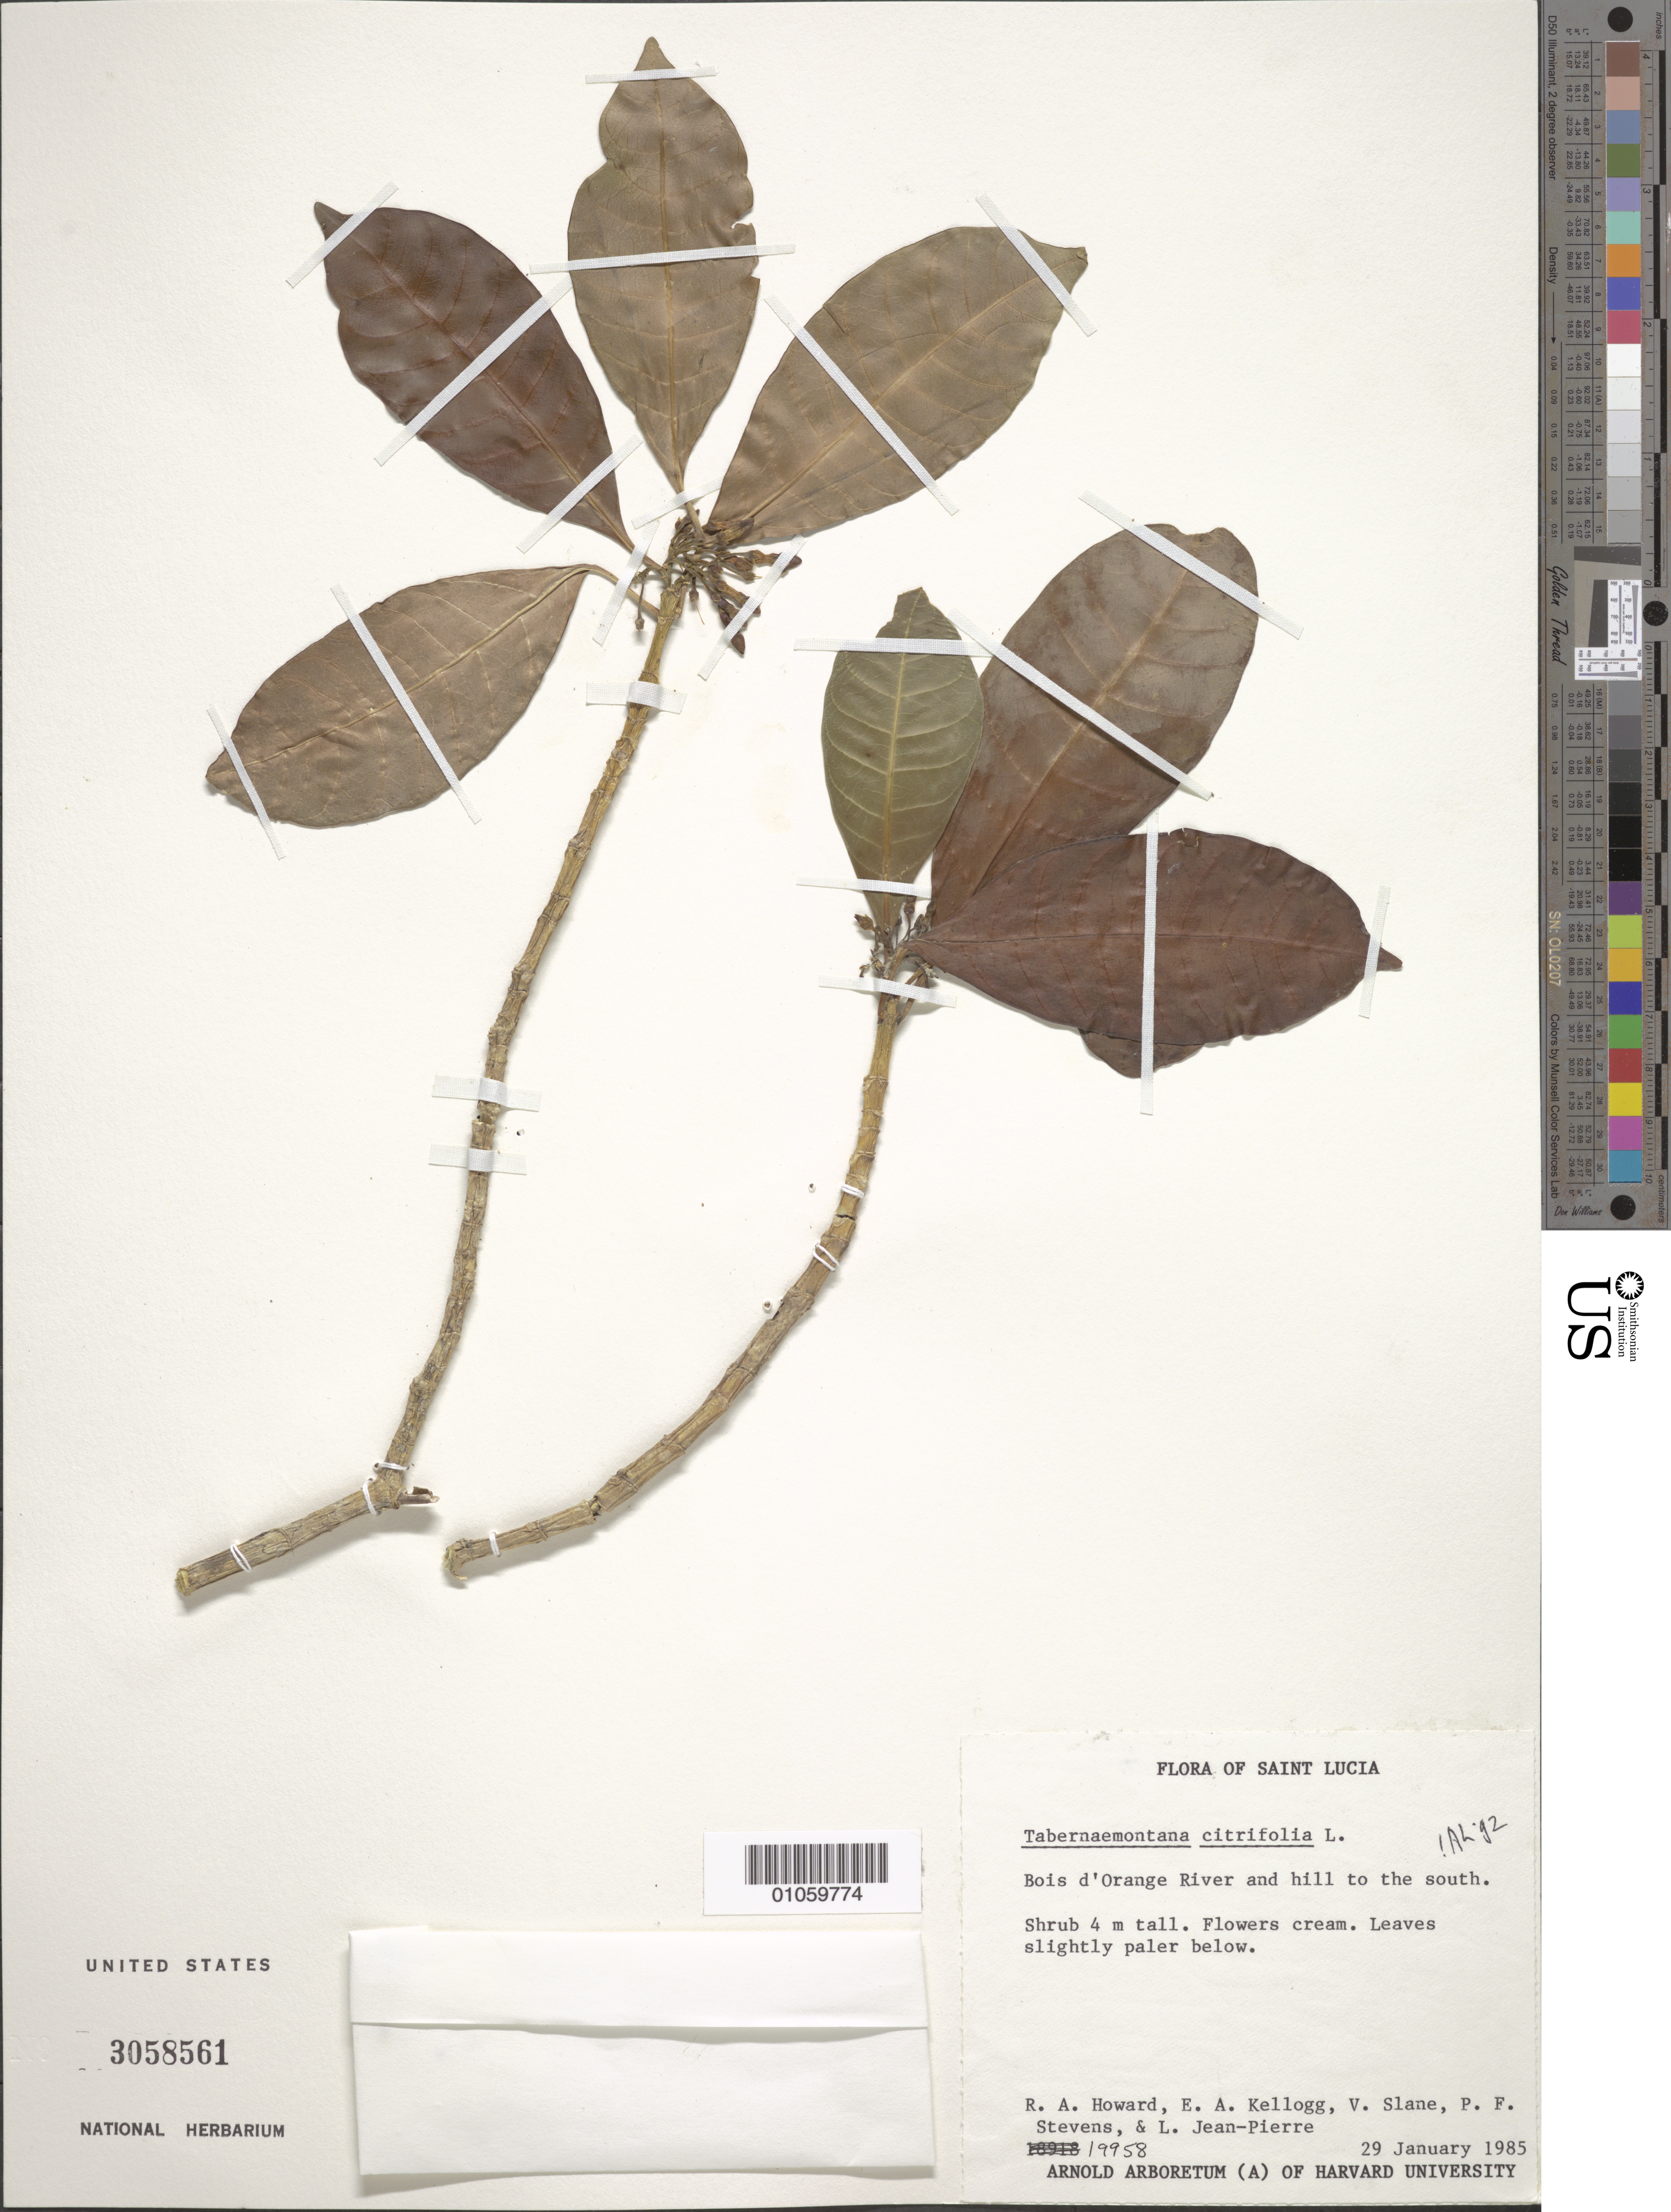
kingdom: Plantae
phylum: Tracheophyta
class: Magnoliopsida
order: Gentianales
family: Apocynaceae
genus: Tabernaemontana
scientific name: Tabernaemontana citrifolia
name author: L.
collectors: R. A. Howard, E. A. Kellogg, V. Slane, P. F. Stevens & L. L. Jean-Pierre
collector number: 19958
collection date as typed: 29 Jan 1985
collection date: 1985-01-29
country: St. Lucia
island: St. Lucia I.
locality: Bois d'Orange River and hill to south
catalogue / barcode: US 3058561